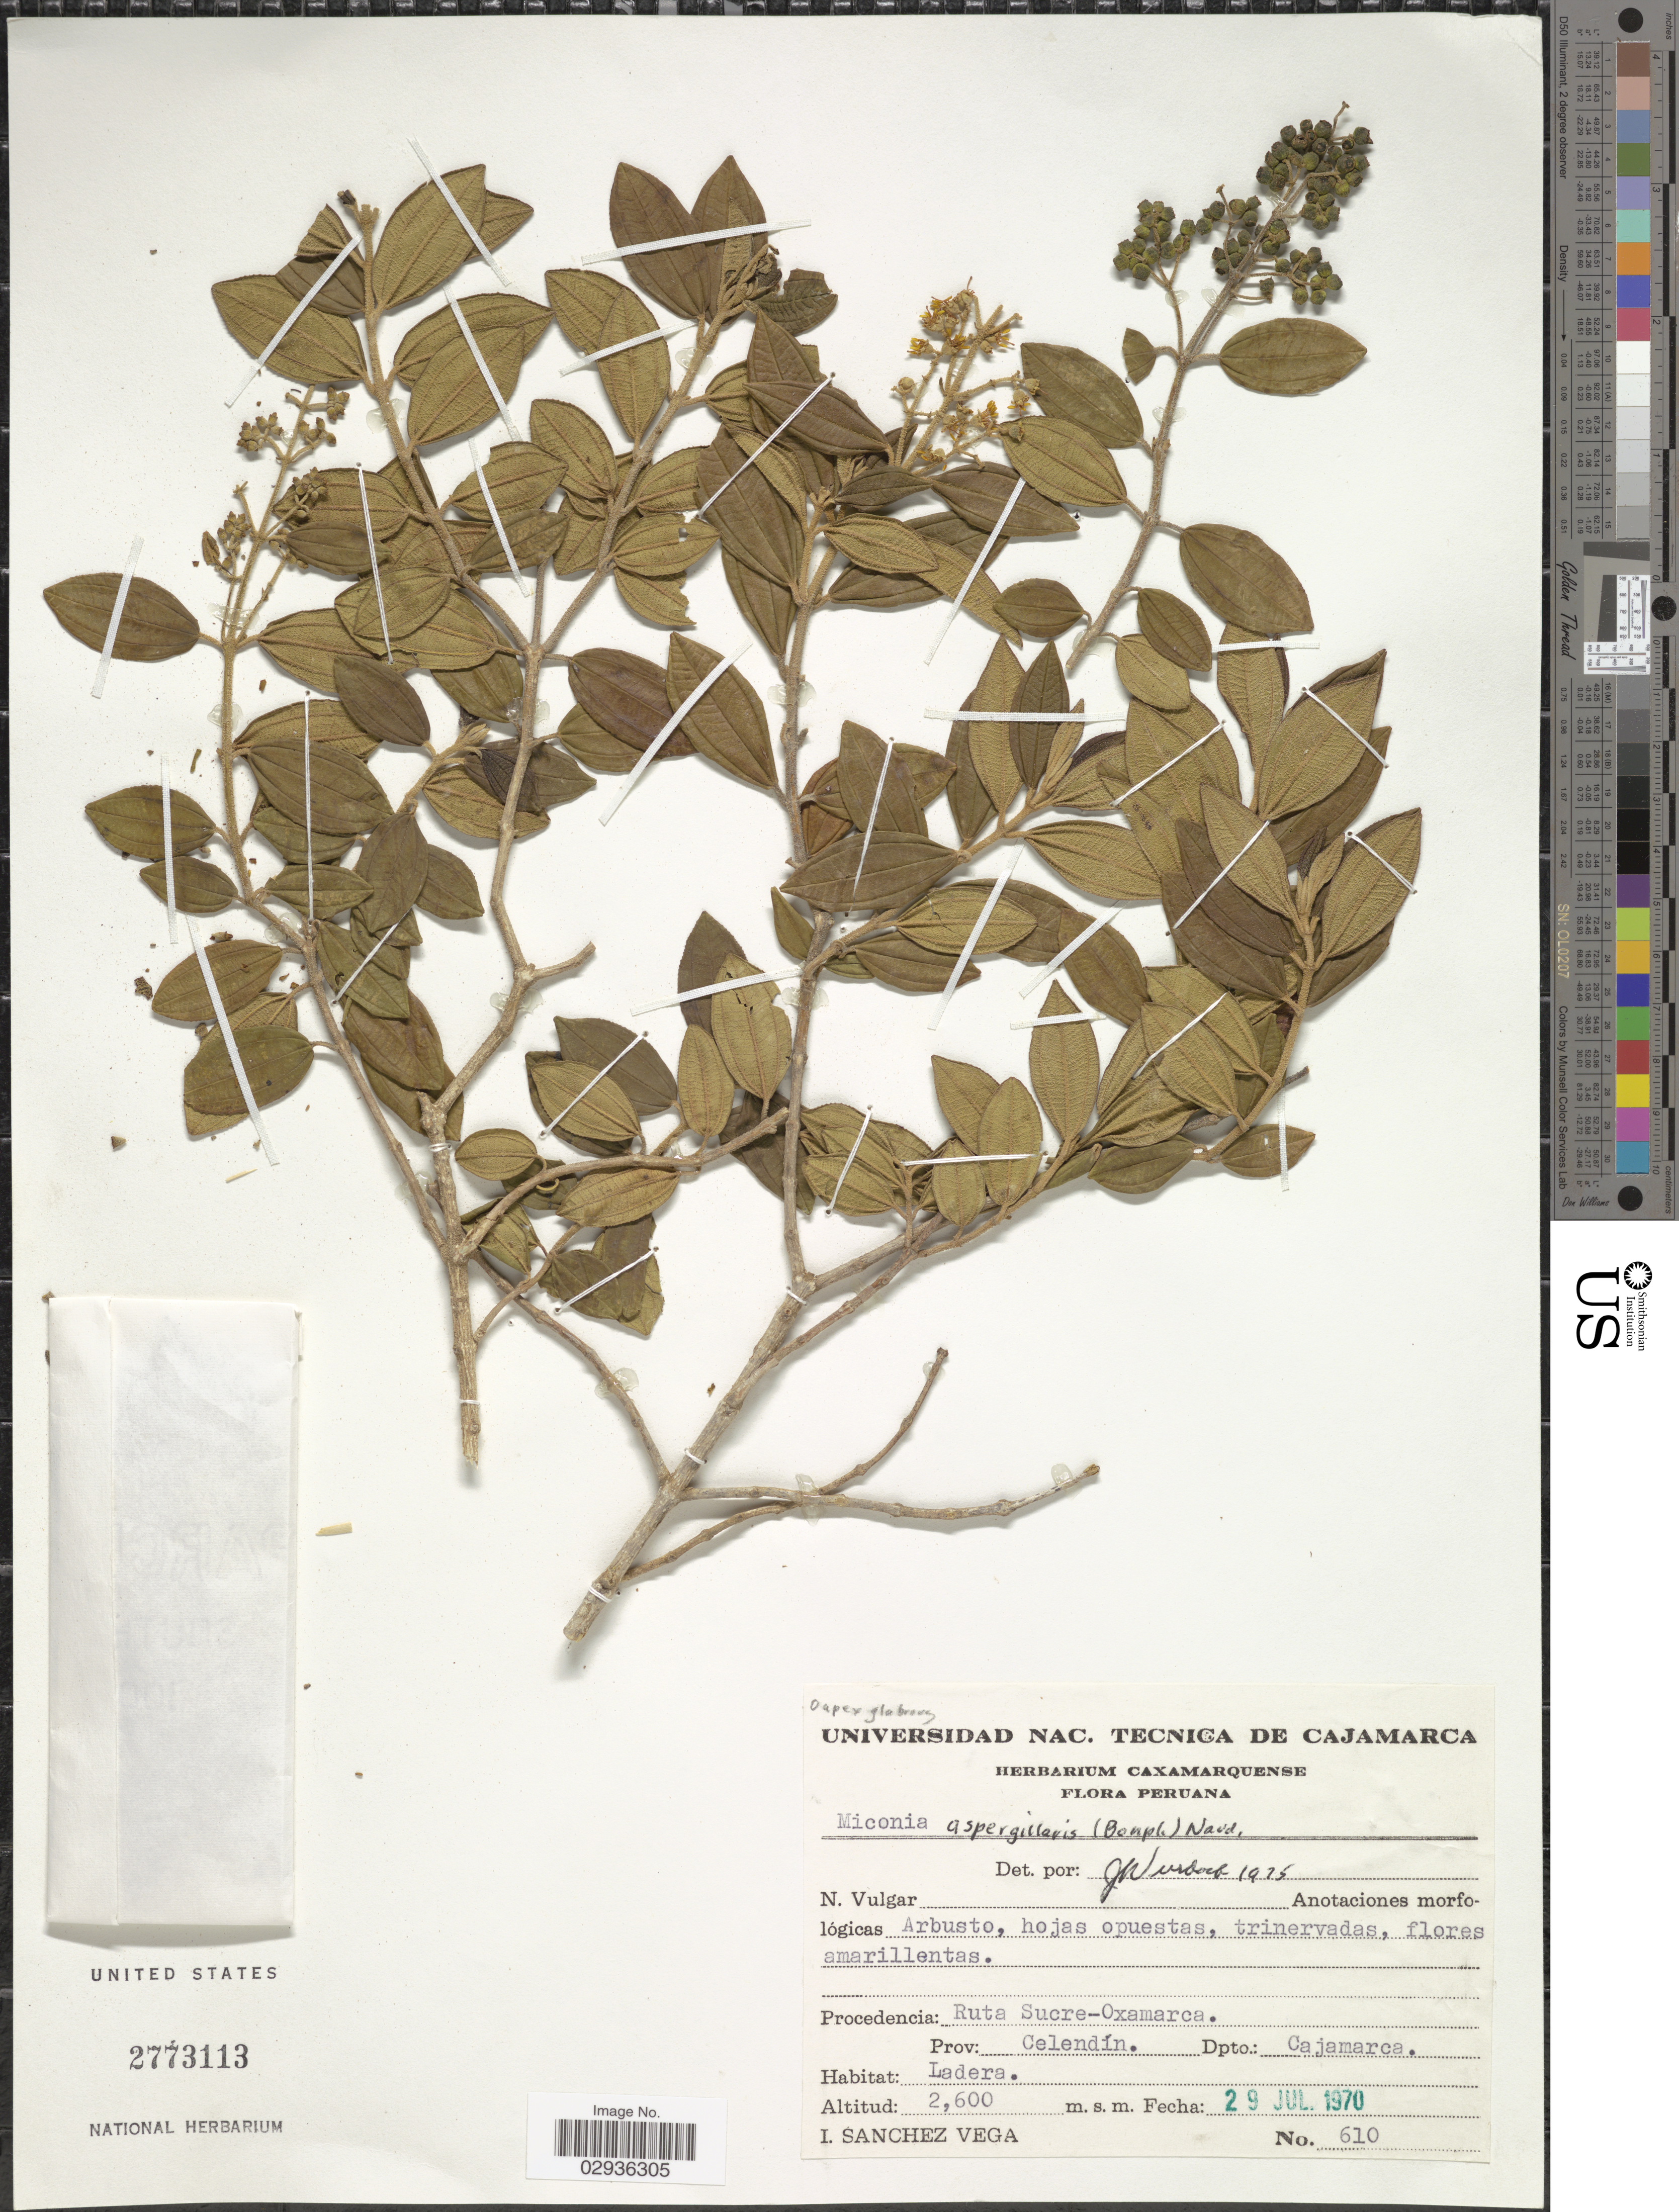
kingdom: Plantae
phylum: Tracheophyta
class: Magnoliopsida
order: Myrtales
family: Melastomataceae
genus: Miconia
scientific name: Miconia aspergillaris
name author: (Bonpl.) Naudin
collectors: I. Sánchez Vega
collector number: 610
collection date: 1970-07-29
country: Peru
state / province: Cajamarca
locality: Ruta Sucre-oxamarca. Prov: Celendín. Dpto.: Cajamarca.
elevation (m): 2600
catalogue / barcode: US 2773113